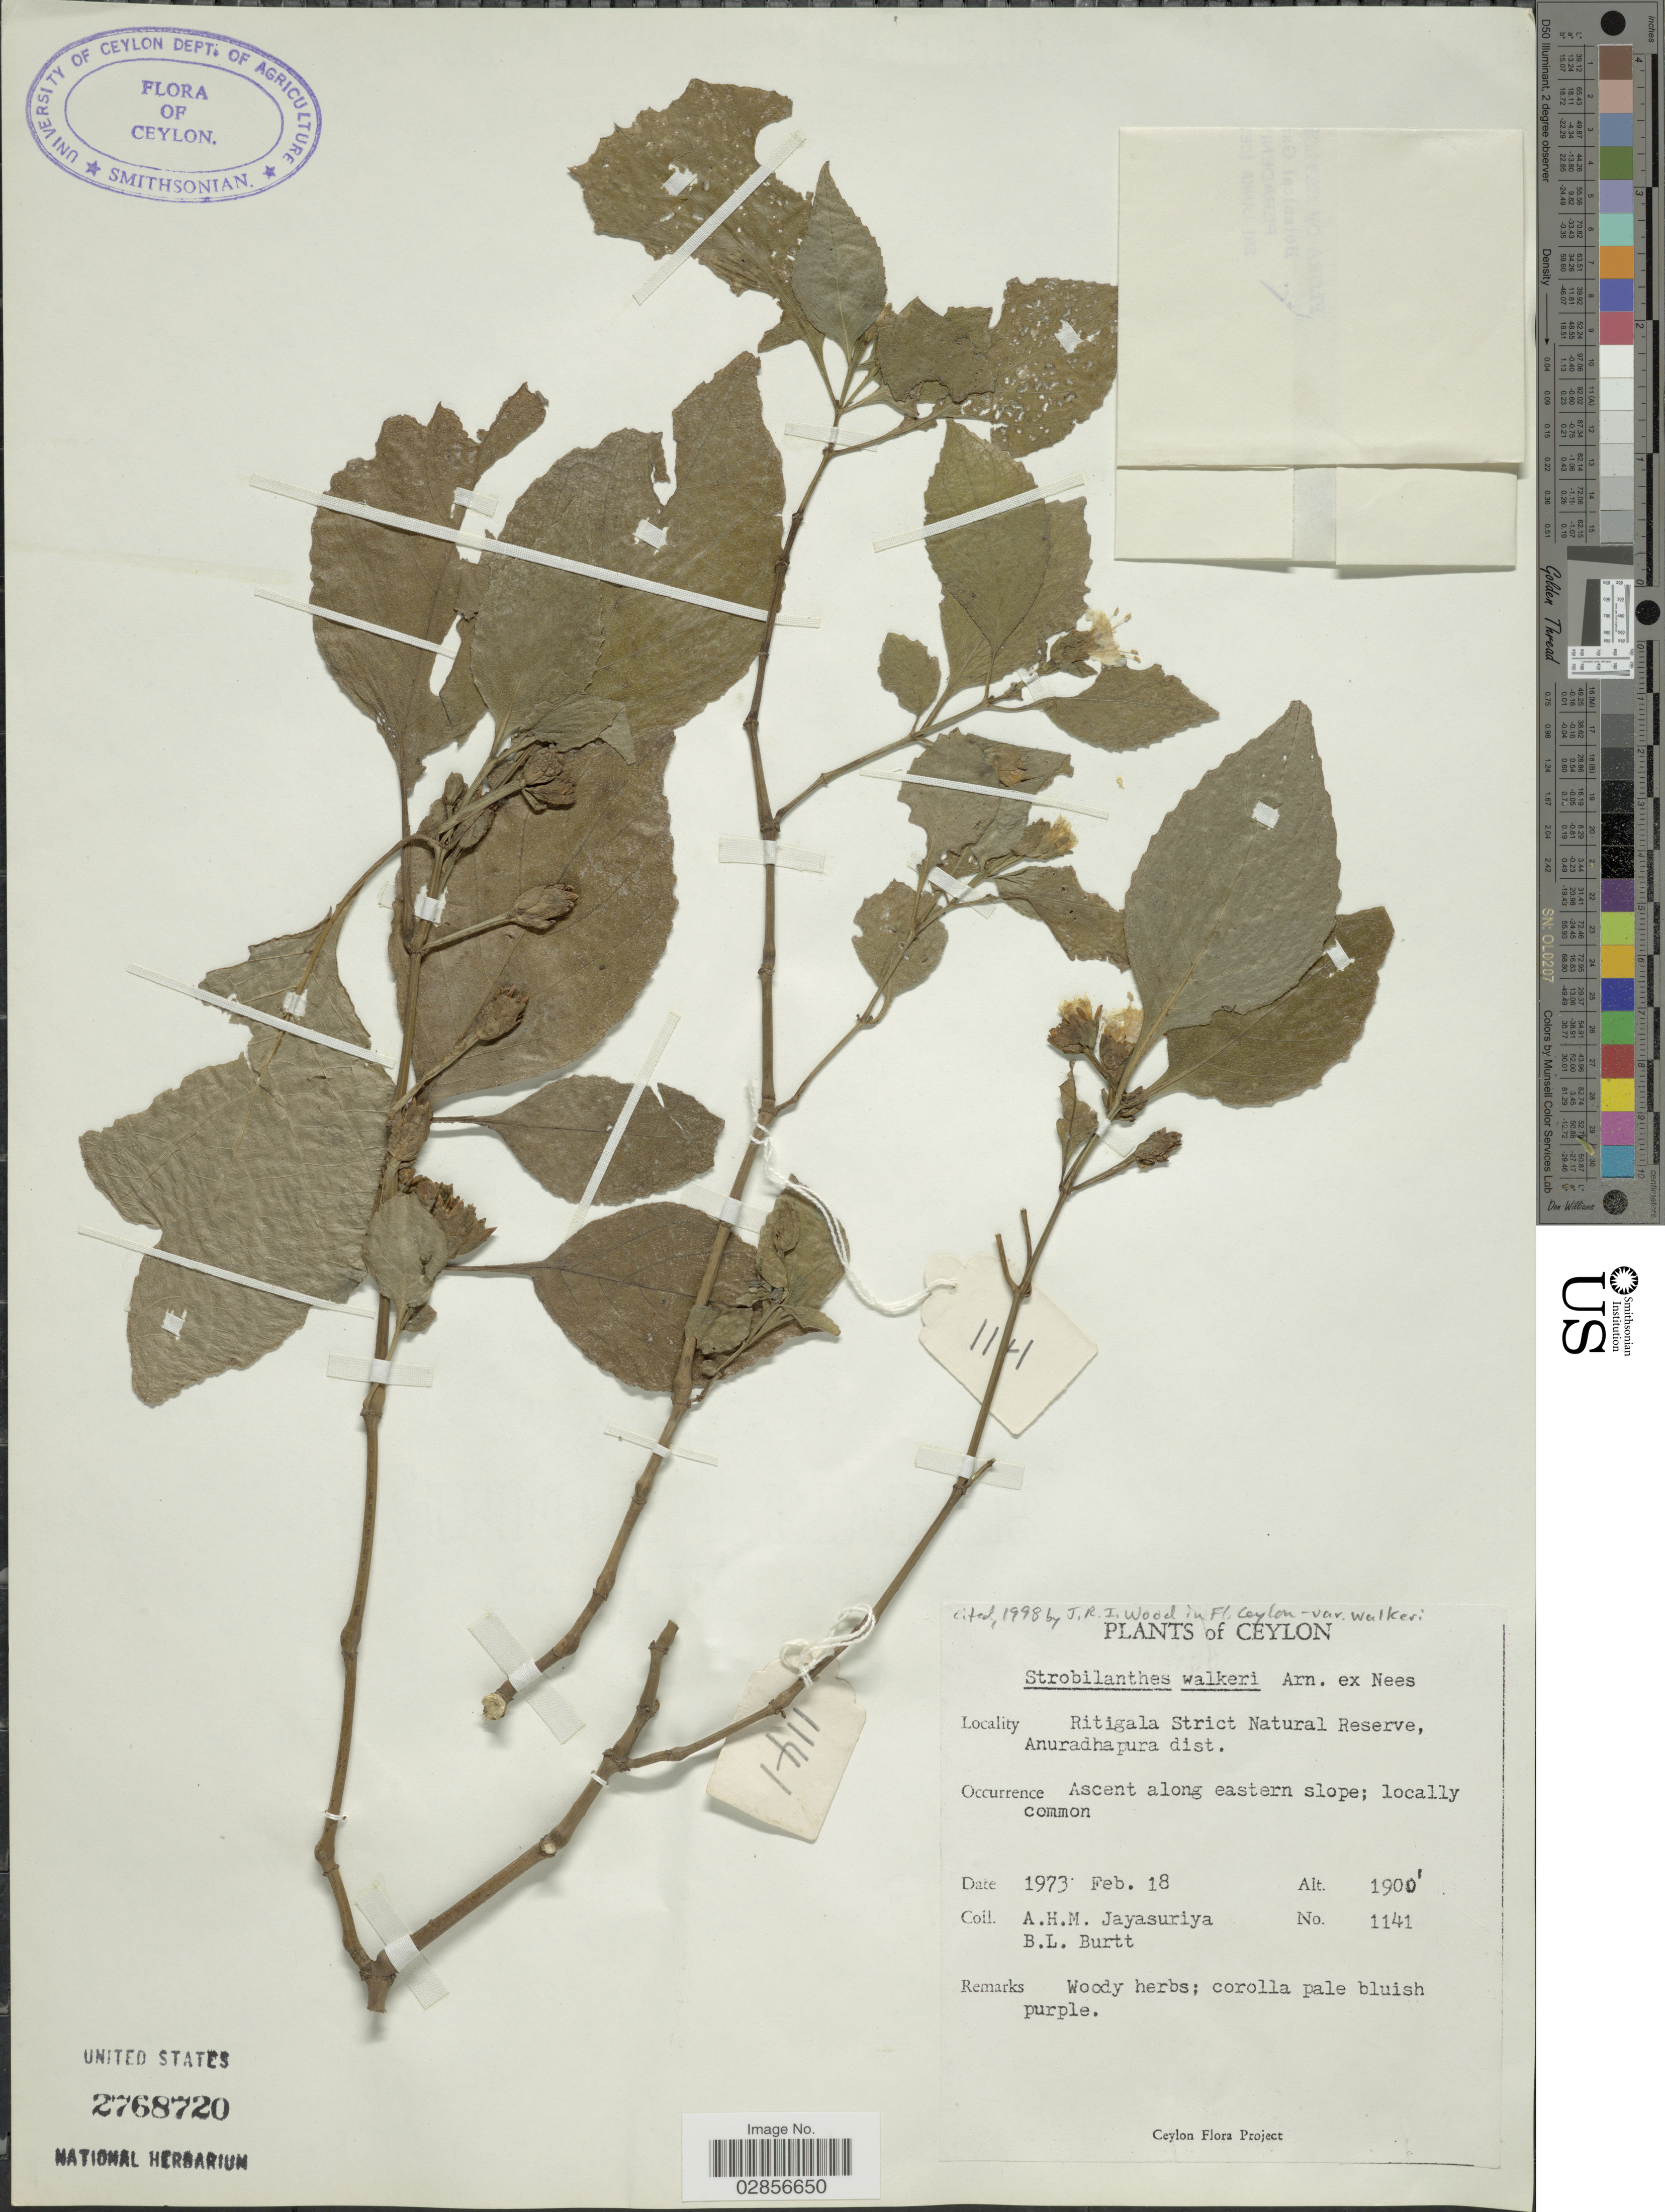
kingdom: Plantae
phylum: Tracheophyta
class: Magnoliopsida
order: Lamiales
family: Acanthaceae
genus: Strobilanthes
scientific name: Strobilanthes walkeri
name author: Arn.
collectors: A. H. Jayasuriya & B. L. Burtt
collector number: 1141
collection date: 1973-02-18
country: Sri Lanka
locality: Ceylon, Ritihala Strict Natural Reserve, Anuradhapura dist.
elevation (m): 579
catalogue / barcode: US 2768720